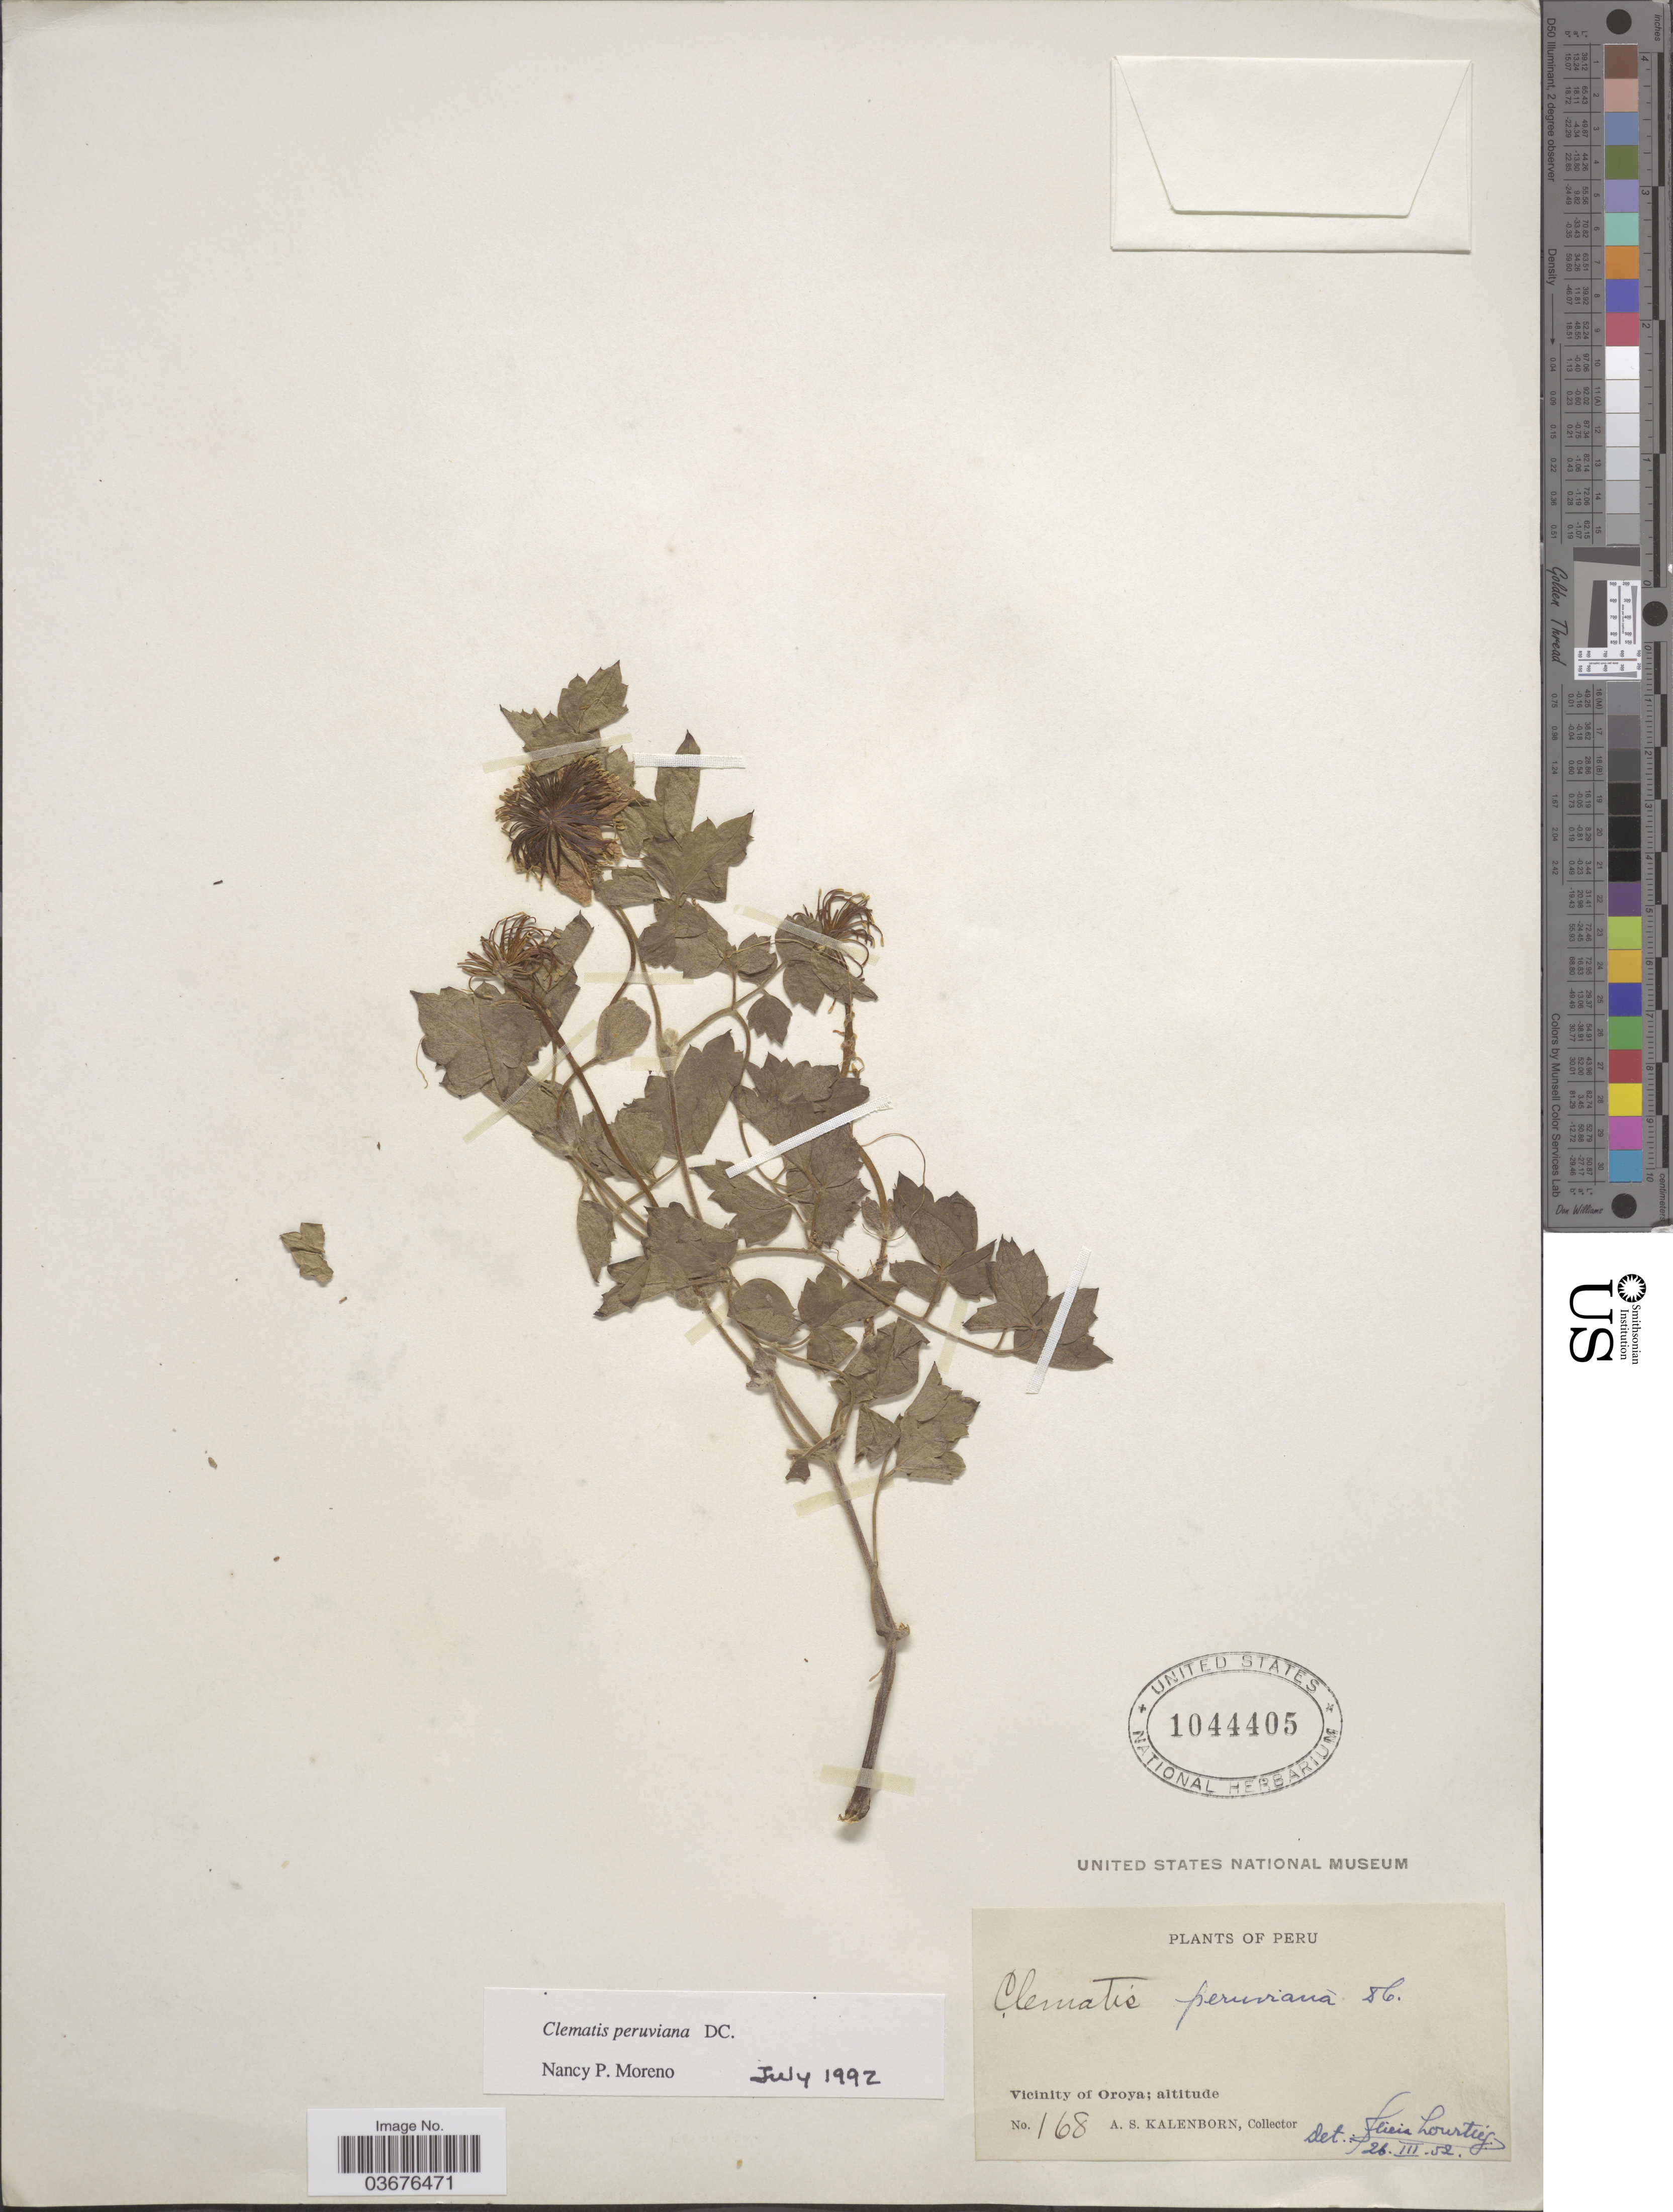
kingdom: Plantae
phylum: Tracheophyta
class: Magnoliopsida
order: Ranunculales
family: Ranunculaceae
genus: Clematis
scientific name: Clematis peruviana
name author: DC.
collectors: A. Kalenborn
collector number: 168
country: Peru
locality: Vicinity of Oroya.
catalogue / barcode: US 1044405